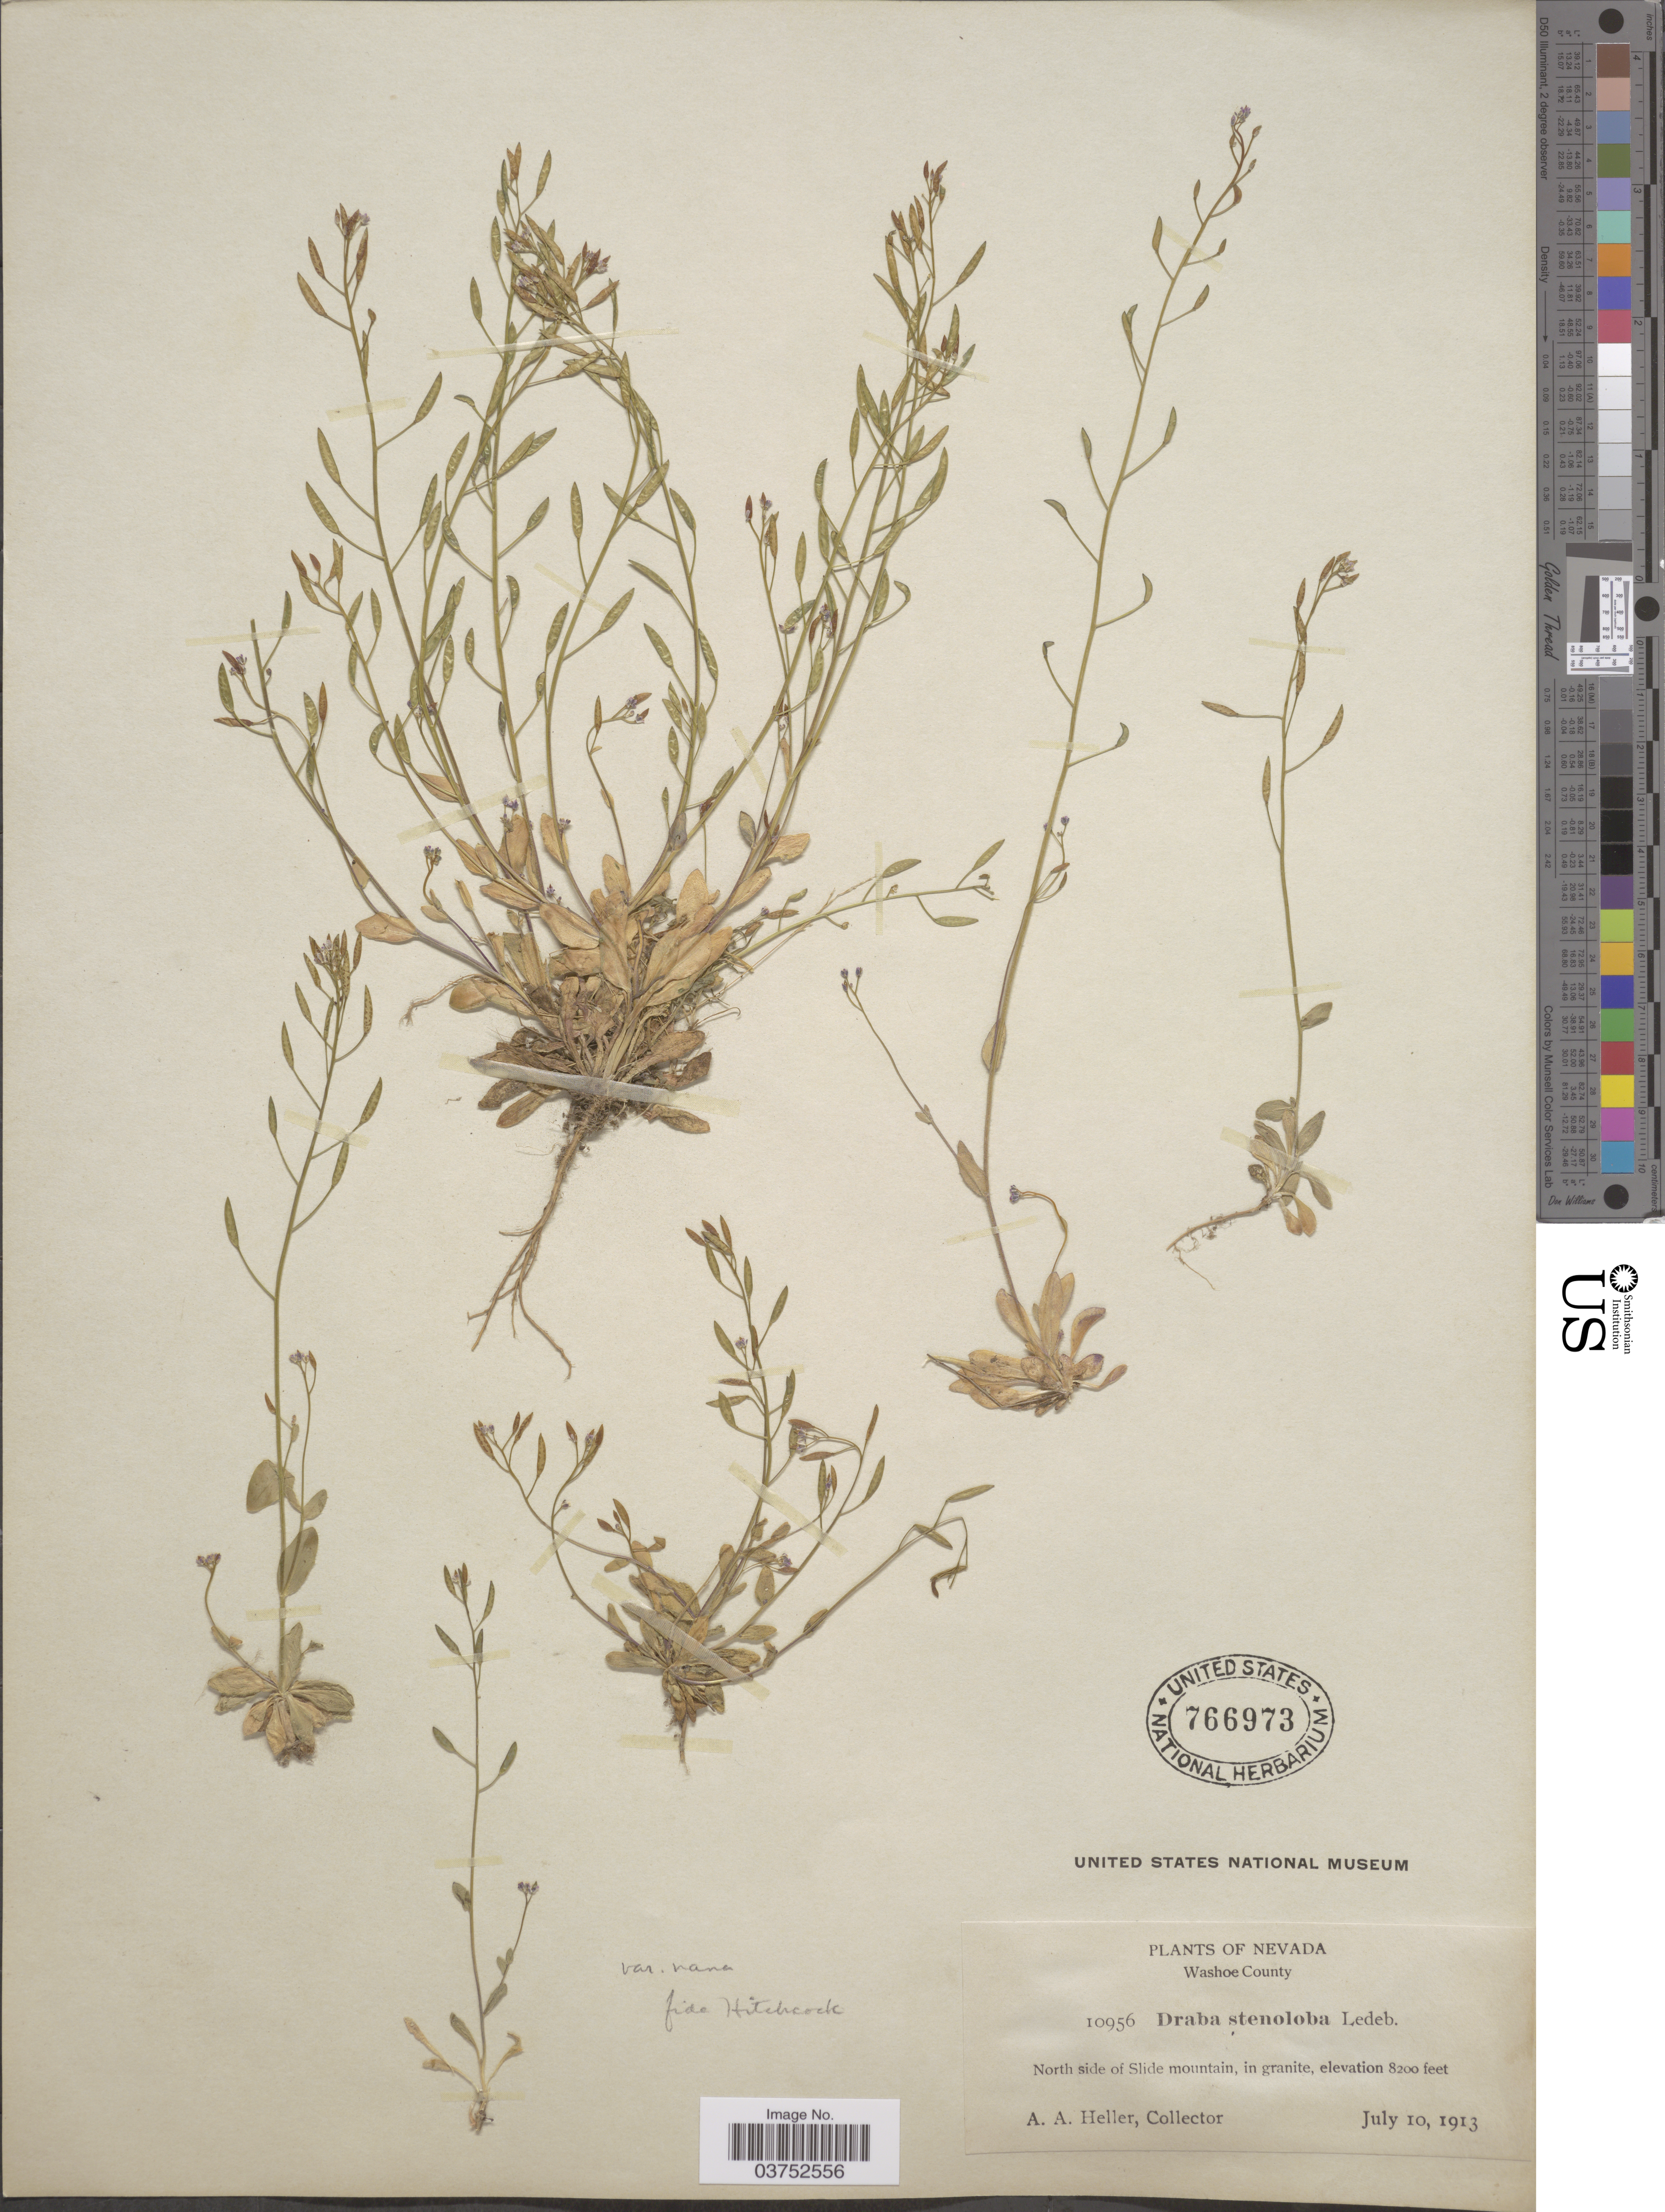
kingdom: Plantae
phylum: Tracheophyta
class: Magnoliopsida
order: Brassicales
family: Brassicaceae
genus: Draba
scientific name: Draba stenoloba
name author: Ledeb.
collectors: A. A. Heller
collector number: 10956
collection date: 1913-07-10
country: United States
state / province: Nevada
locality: Washoe County. North Side of Slide mountain.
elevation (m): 2499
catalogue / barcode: US 766973